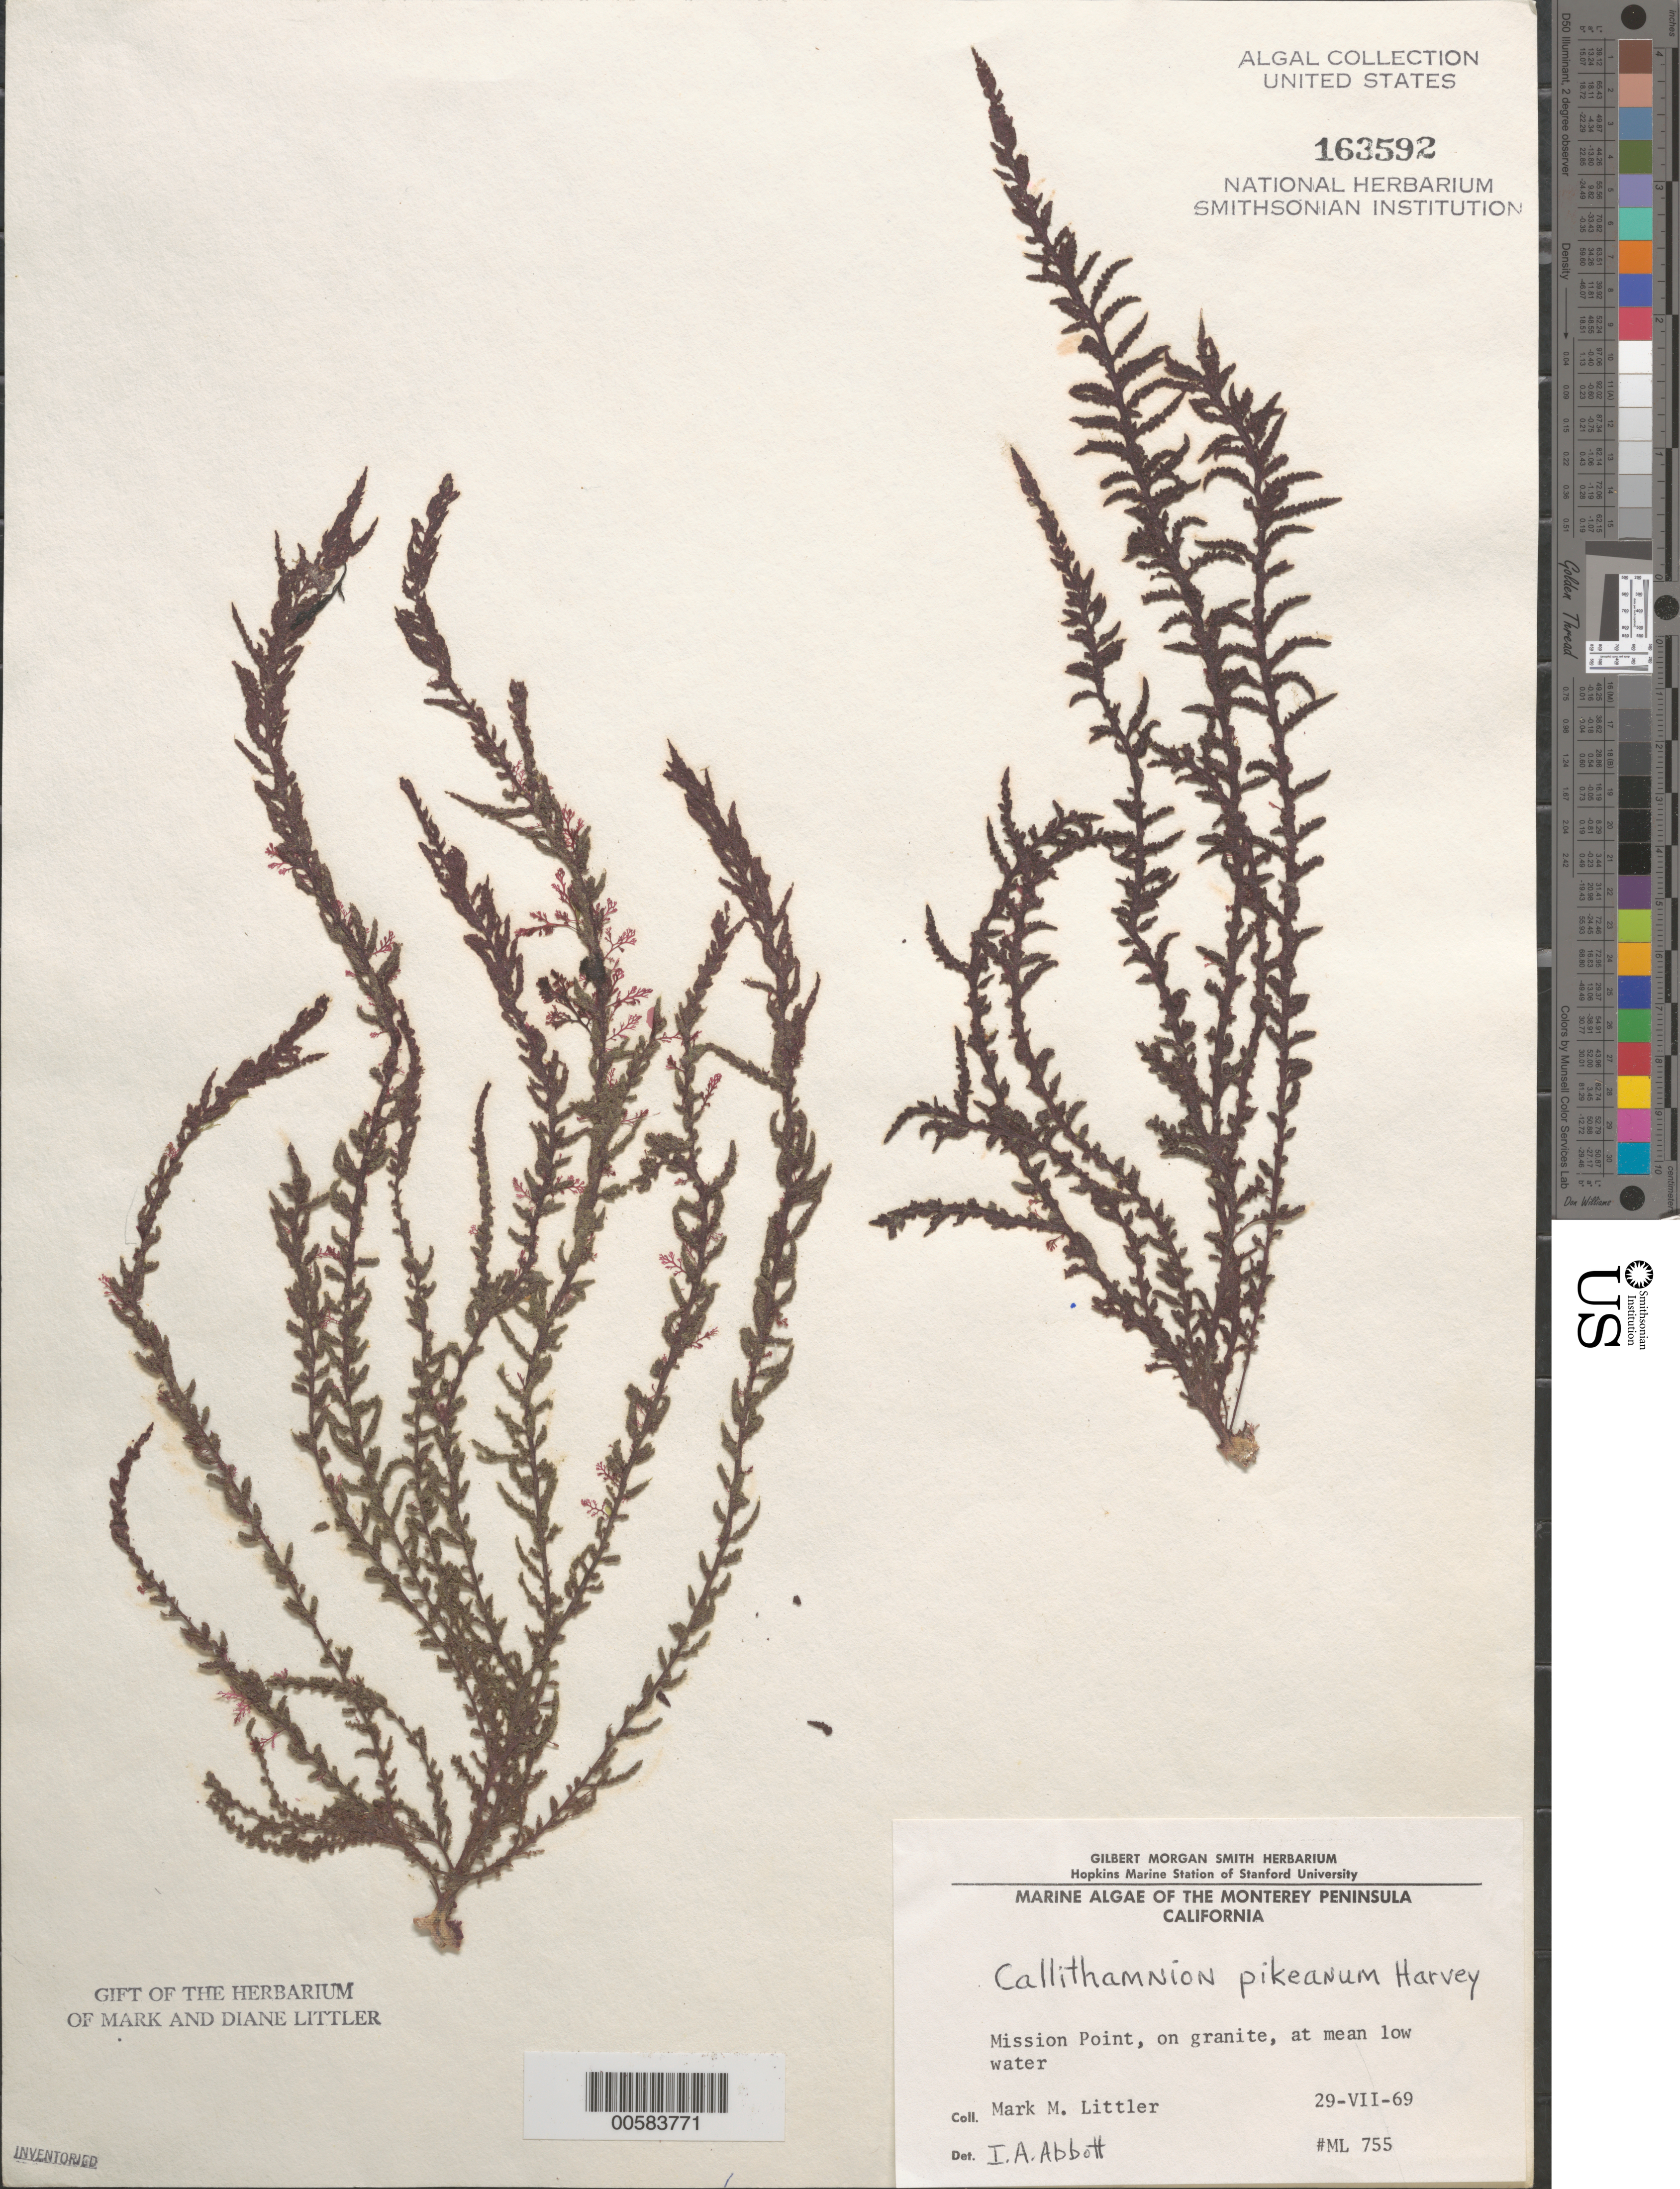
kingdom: Plantae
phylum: Rhodophyta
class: Florideophyceae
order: Ceramiales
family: Callithamniaceae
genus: Callithamnion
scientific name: Callithamnion pikeanum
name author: Harv.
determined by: Abbott, Isabella A.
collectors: M. M. Littler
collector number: ML 755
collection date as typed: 29 Jul 1969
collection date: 1969-07-29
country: United States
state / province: California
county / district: Monterey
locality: Mission Point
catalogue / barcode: US 163592